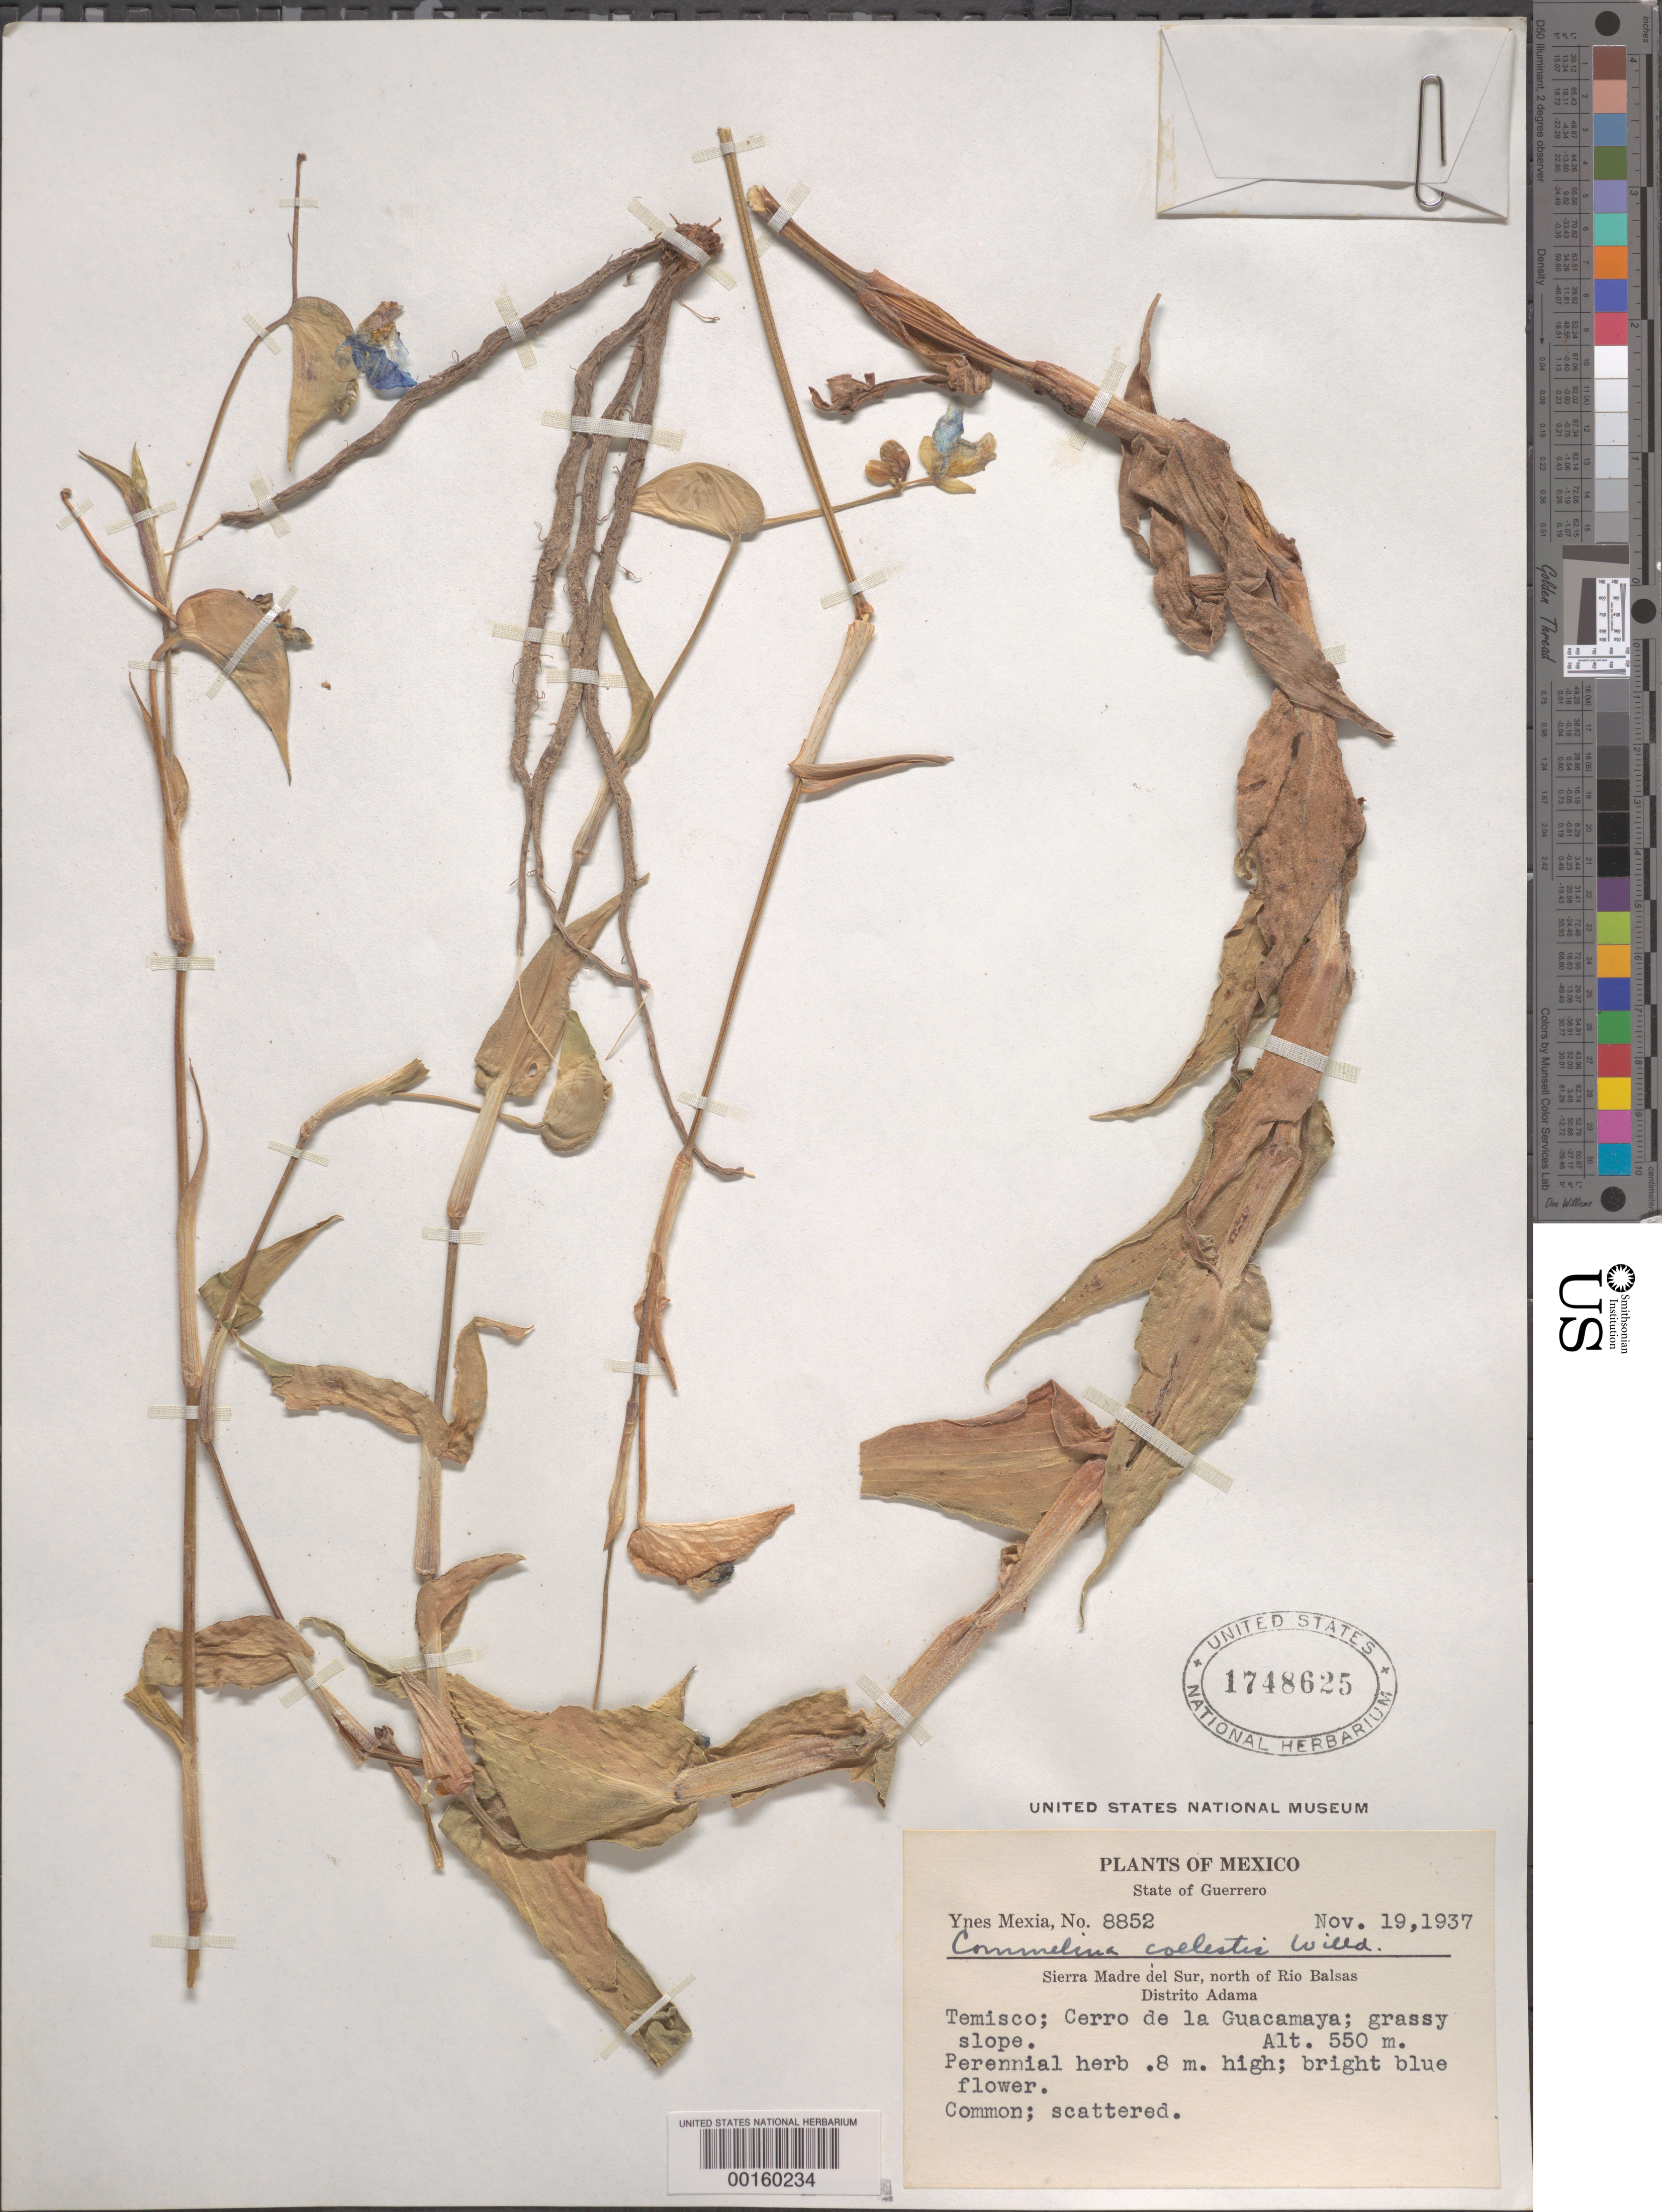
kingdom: Plantae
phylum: Tracheophyta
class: Liliopsida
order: Commelinales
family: Commelinaceae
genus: Commelina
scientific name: Commelina coelestis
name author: Willd.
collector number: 8852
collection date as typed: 19 Nov 1937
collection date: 1937-11-19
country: Mexico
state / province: Guerrero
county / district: Adama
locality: Cerro de la Guacamaya; Temisco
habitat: Grassy slope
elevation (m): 550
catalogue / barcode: US 1748625